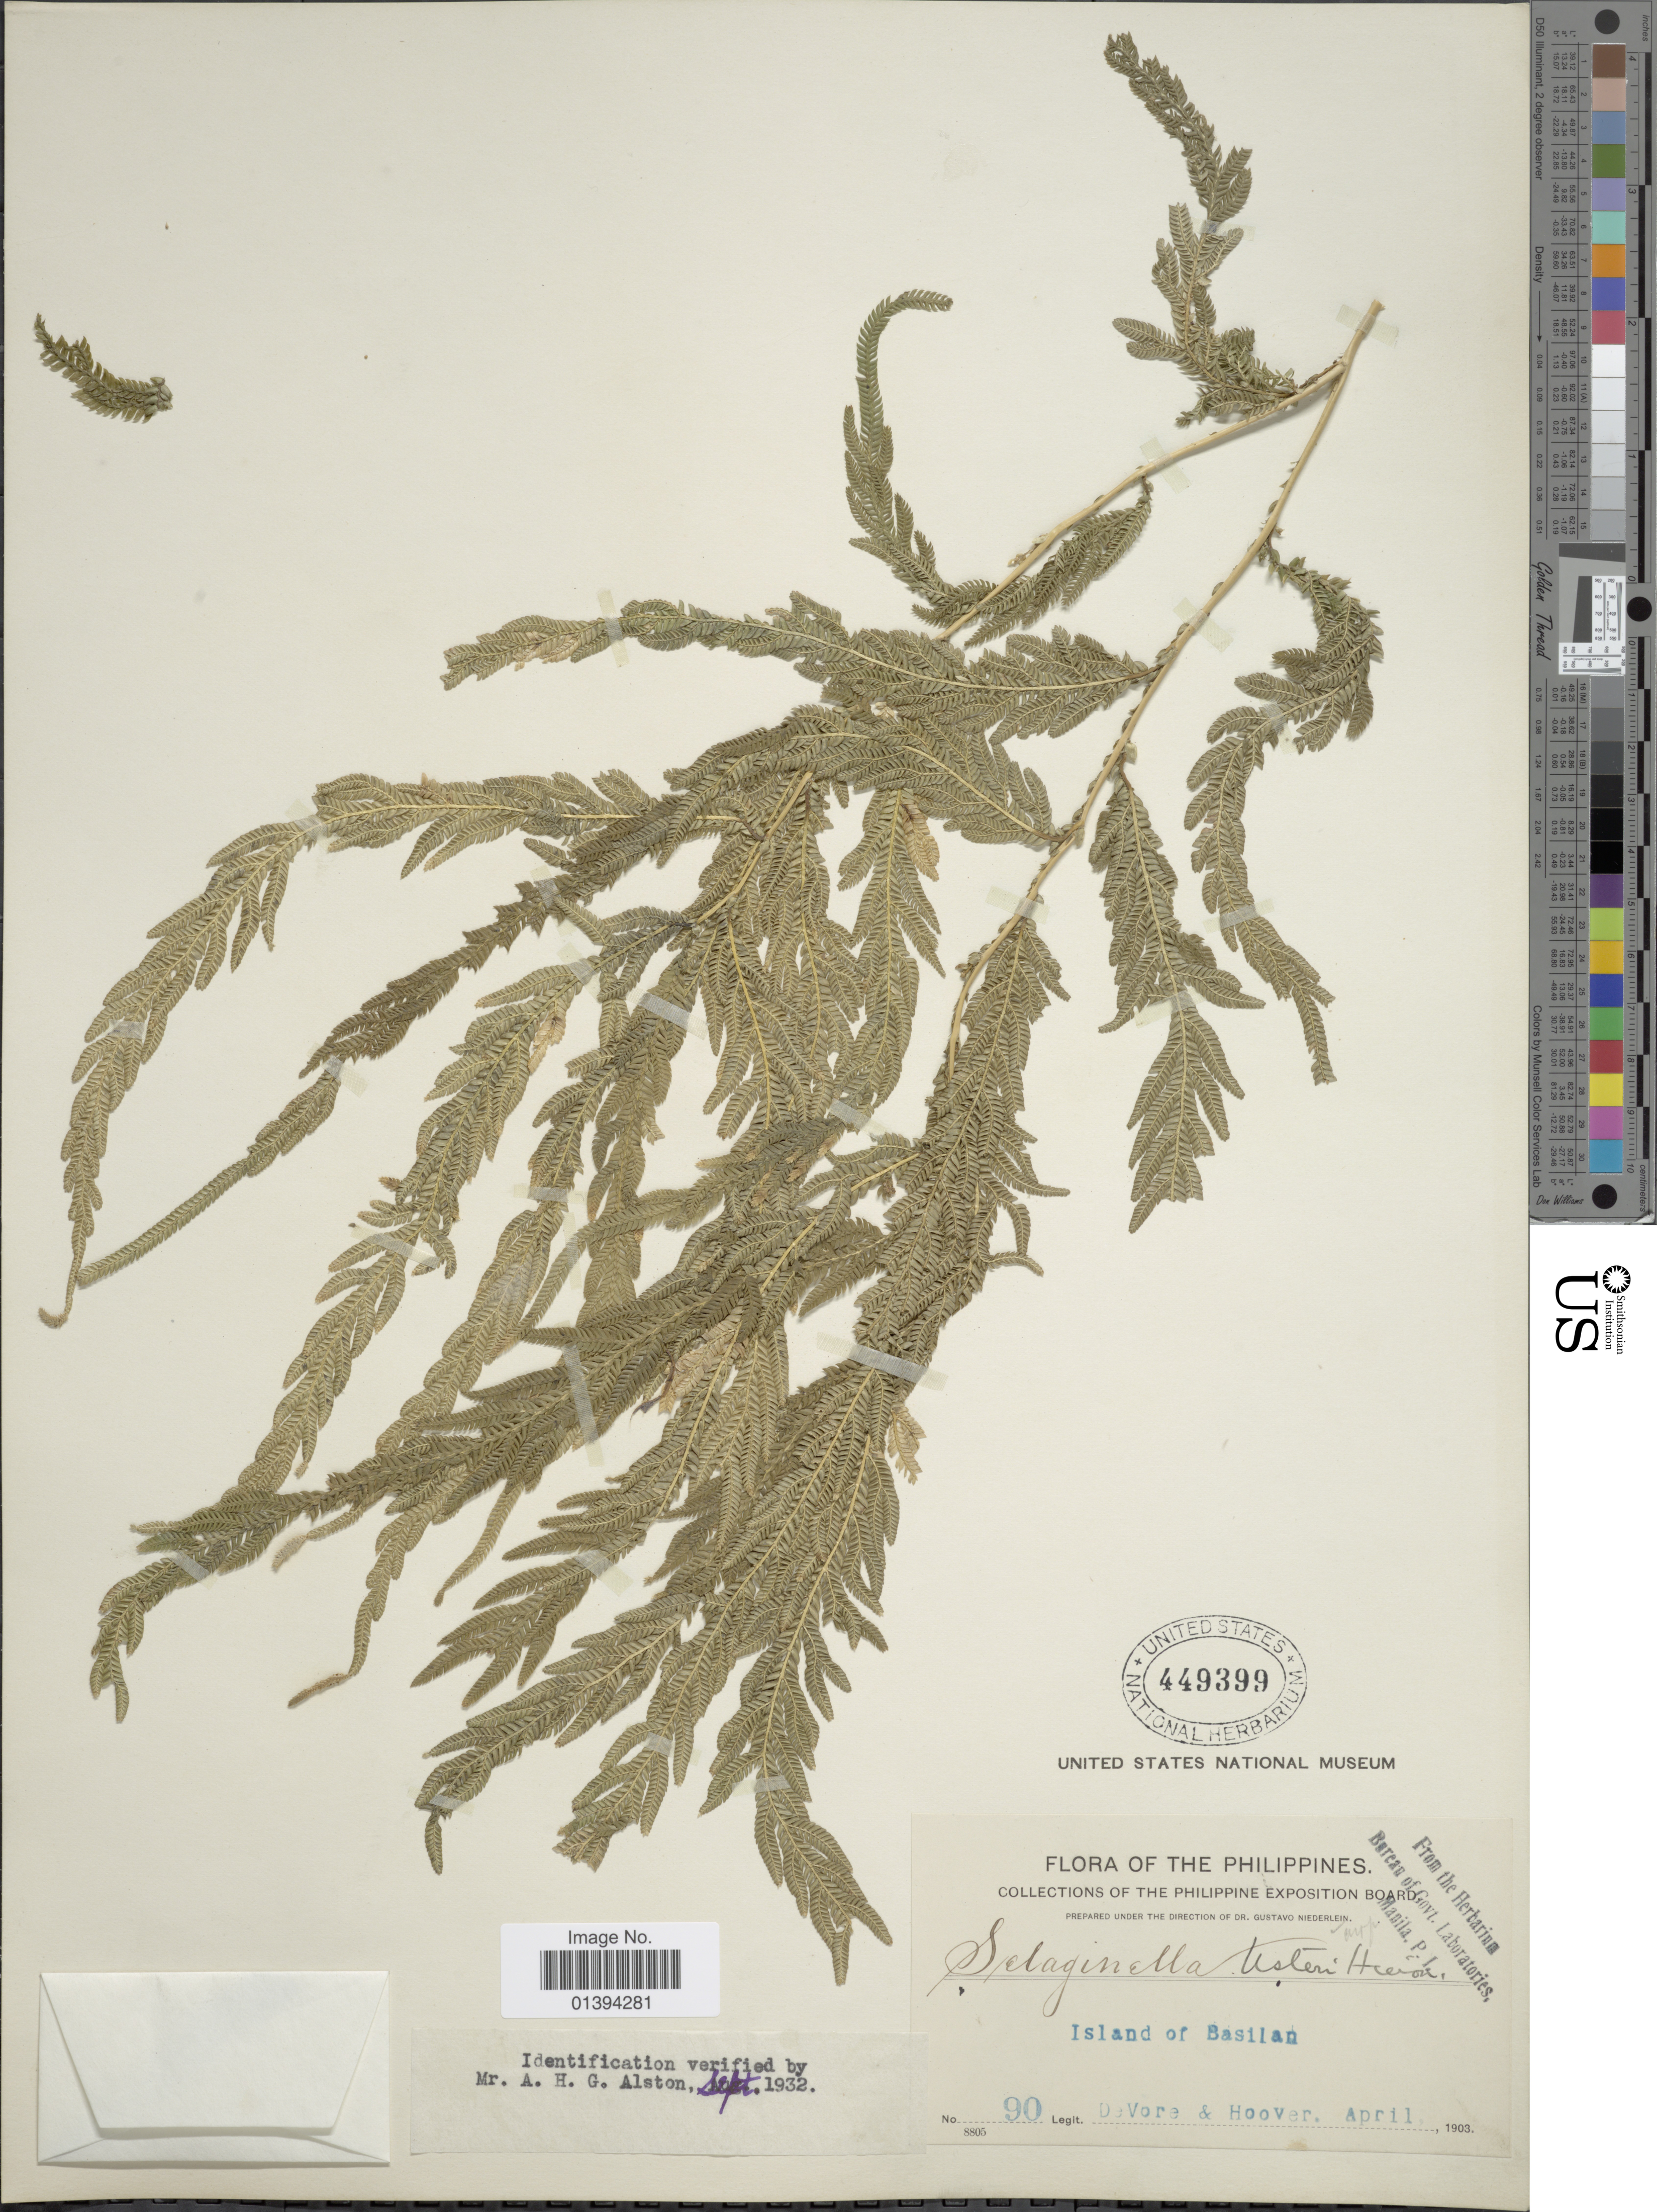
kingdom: Plantae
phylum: Tracheophyta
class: Lycopodiopsida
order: Selaginellales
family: Selaginellaceae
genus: Selaginella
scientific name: Selaginella usterii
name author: Hieron.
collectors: -. DeVore & -- Hoover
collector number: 90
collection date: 1903-04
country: Philippines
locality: Island of Basilan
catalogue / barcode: US 449399